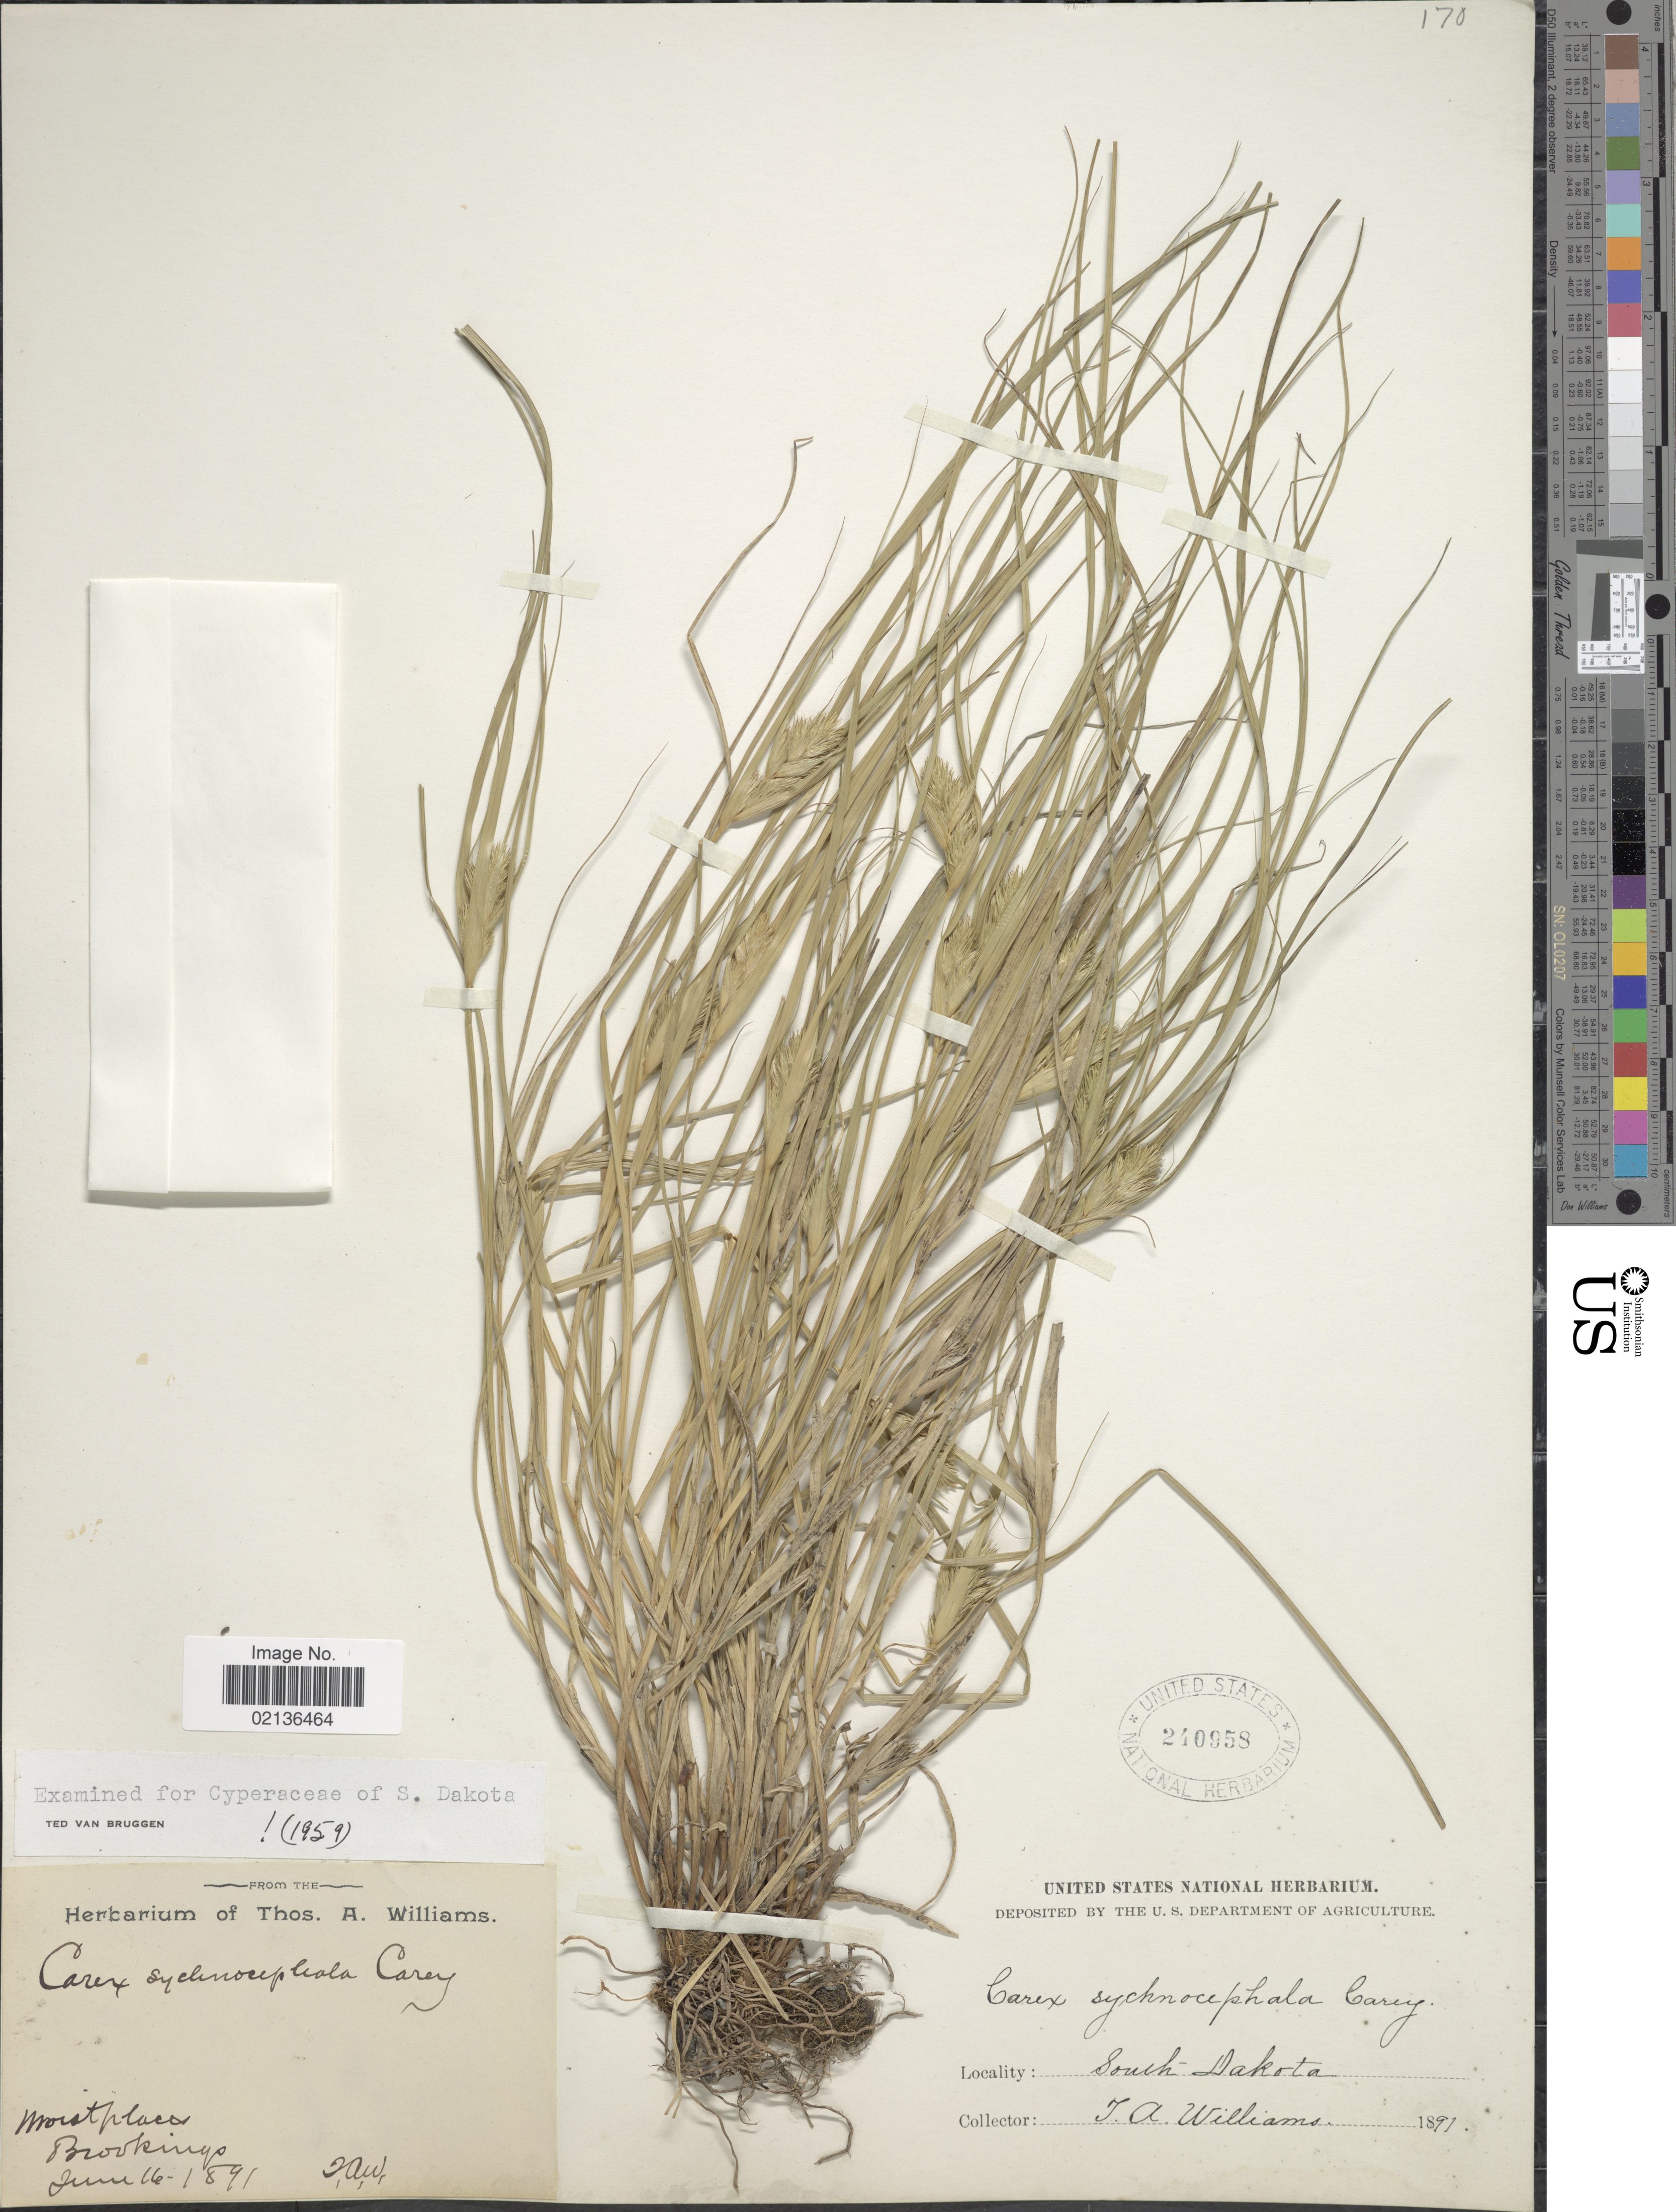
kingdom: Plantae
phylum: Tracheophyta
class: Liliopsida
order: Poales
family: Cyperaceae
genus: Carex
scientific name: Carex sychnocephala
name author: J. Carey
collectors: T. A. Williams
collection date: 1891-06-16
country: United States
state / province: South Dakota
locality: Brookings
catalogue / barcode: US 240958